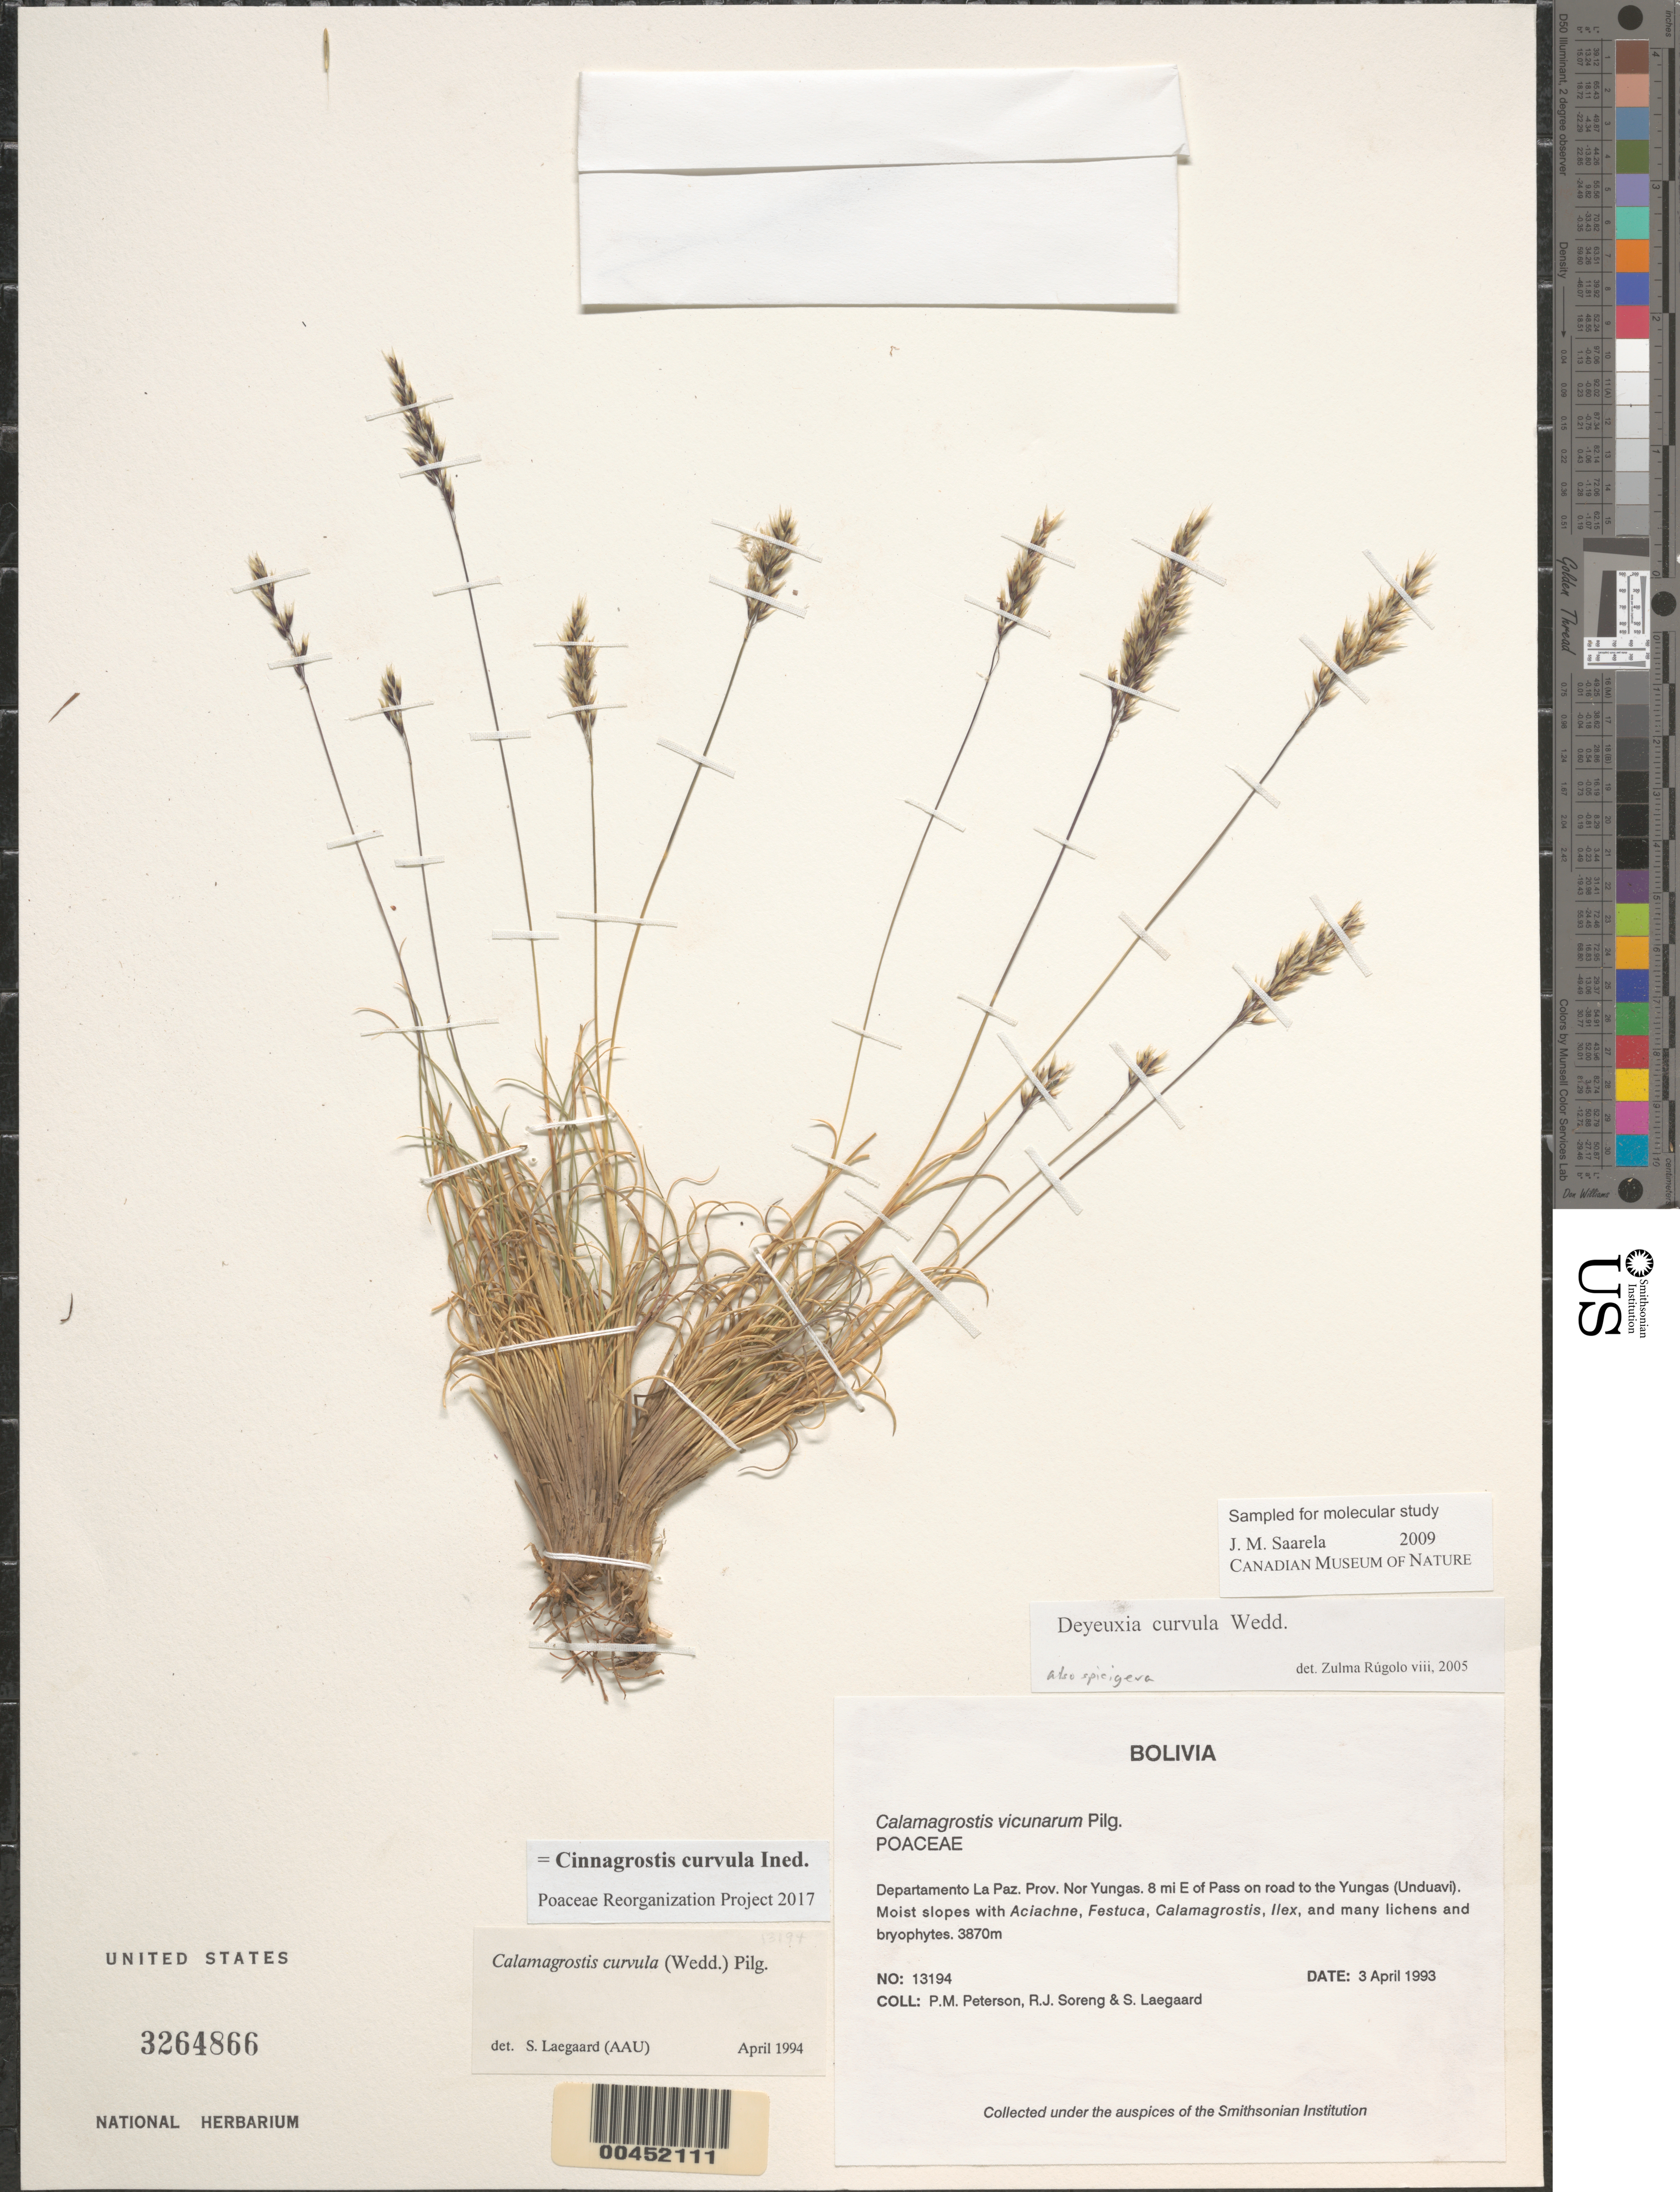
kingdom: Plantae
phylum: Tracheophyta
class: Liliopsida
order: Poales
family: Poaceae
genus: Cinnagrostis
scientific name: Cinnagrostis curvula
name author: (Wedd.) P.M. Peterson et al.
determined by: Poaceae Reorganization Project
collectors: P. M. Peterson, R. J. Soreng & S. Lægaard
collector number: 13194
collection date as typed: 03 Apr 1993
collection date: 1993-04-03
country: Bolivia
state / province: La Paz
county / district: Nor Yungas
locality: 8 mi E of Pass on road to the Yungas (Unduavi).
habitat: Moist slopes with Aciachne, Festuca, Calamagrostis, Ilex, and many lichens and bryophytes.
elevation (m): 3870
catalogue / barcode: US 3264866